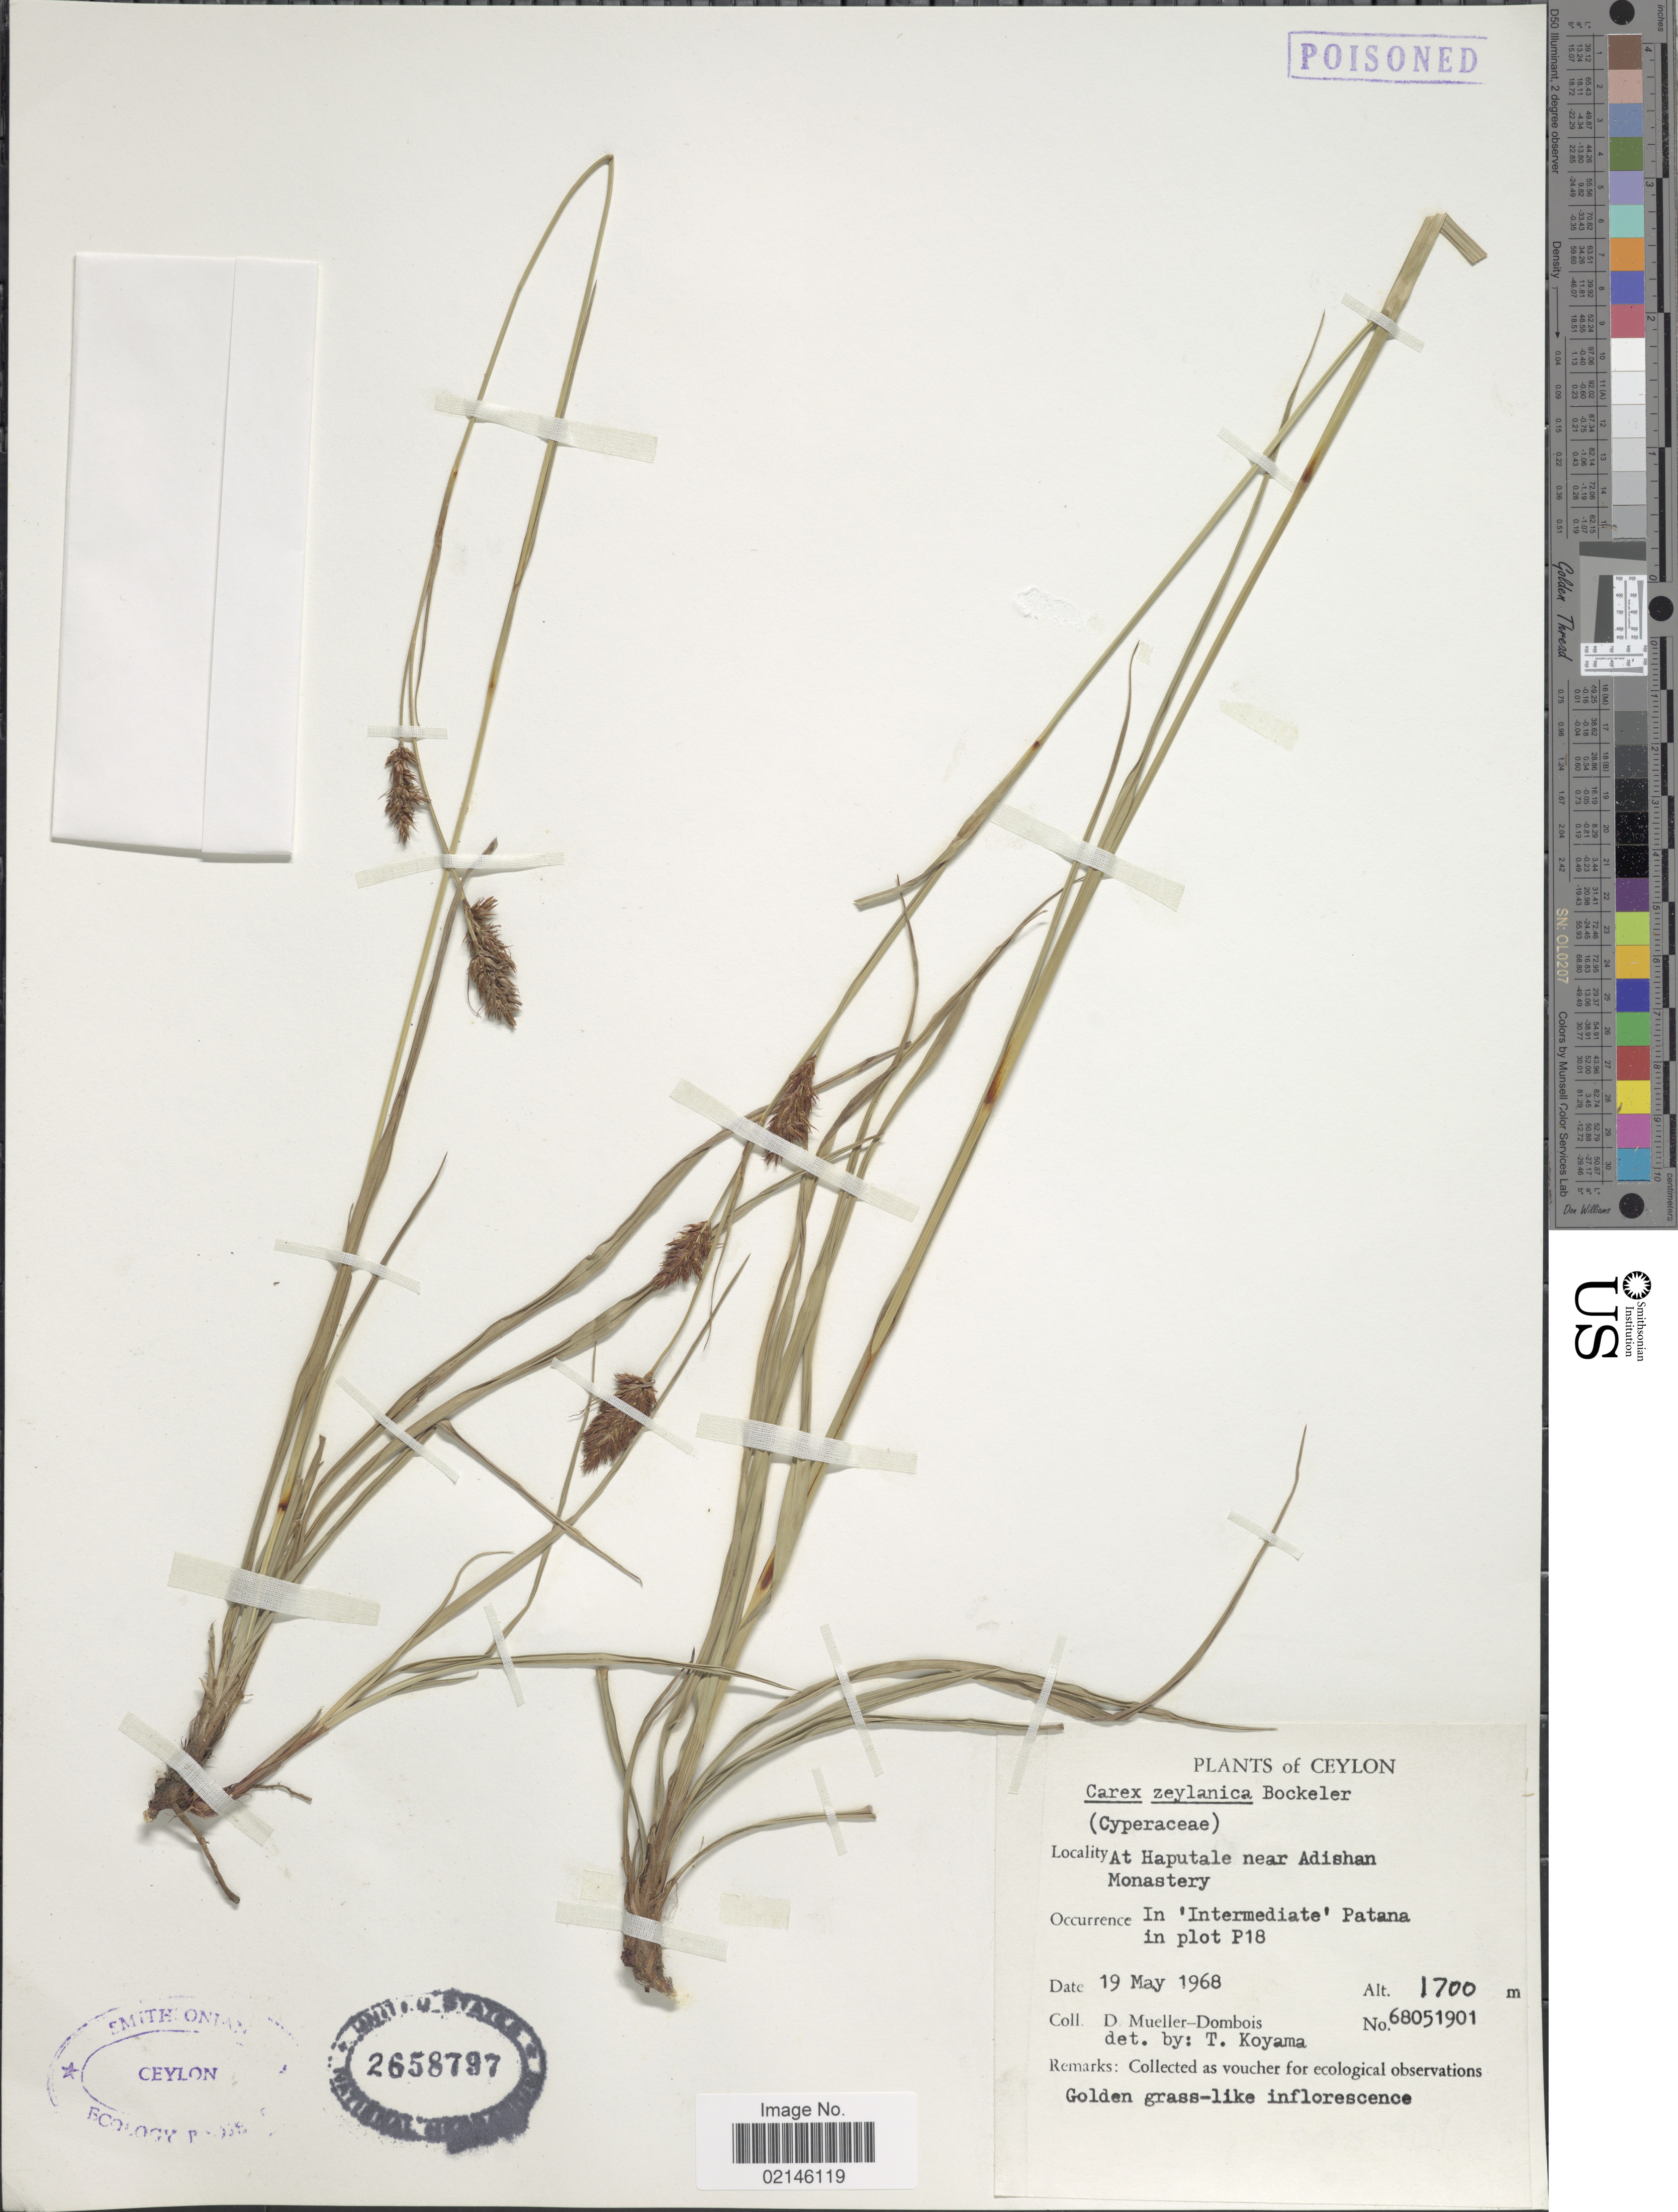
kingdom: Plantae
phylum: Tracheophyta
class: Liliopsida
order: Poales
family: Cyperaceae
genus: Carex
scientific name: Carex ceylanica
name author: Boeckeler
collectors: D. Mueller-Dombois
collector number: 68051901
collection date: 1968-05-19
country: Sri Lanka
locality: Ceylon. At Haputale near Adishan Monastery. In 'Intermediate' Patana in plot P18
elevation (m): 1700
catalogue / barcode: US 2658797